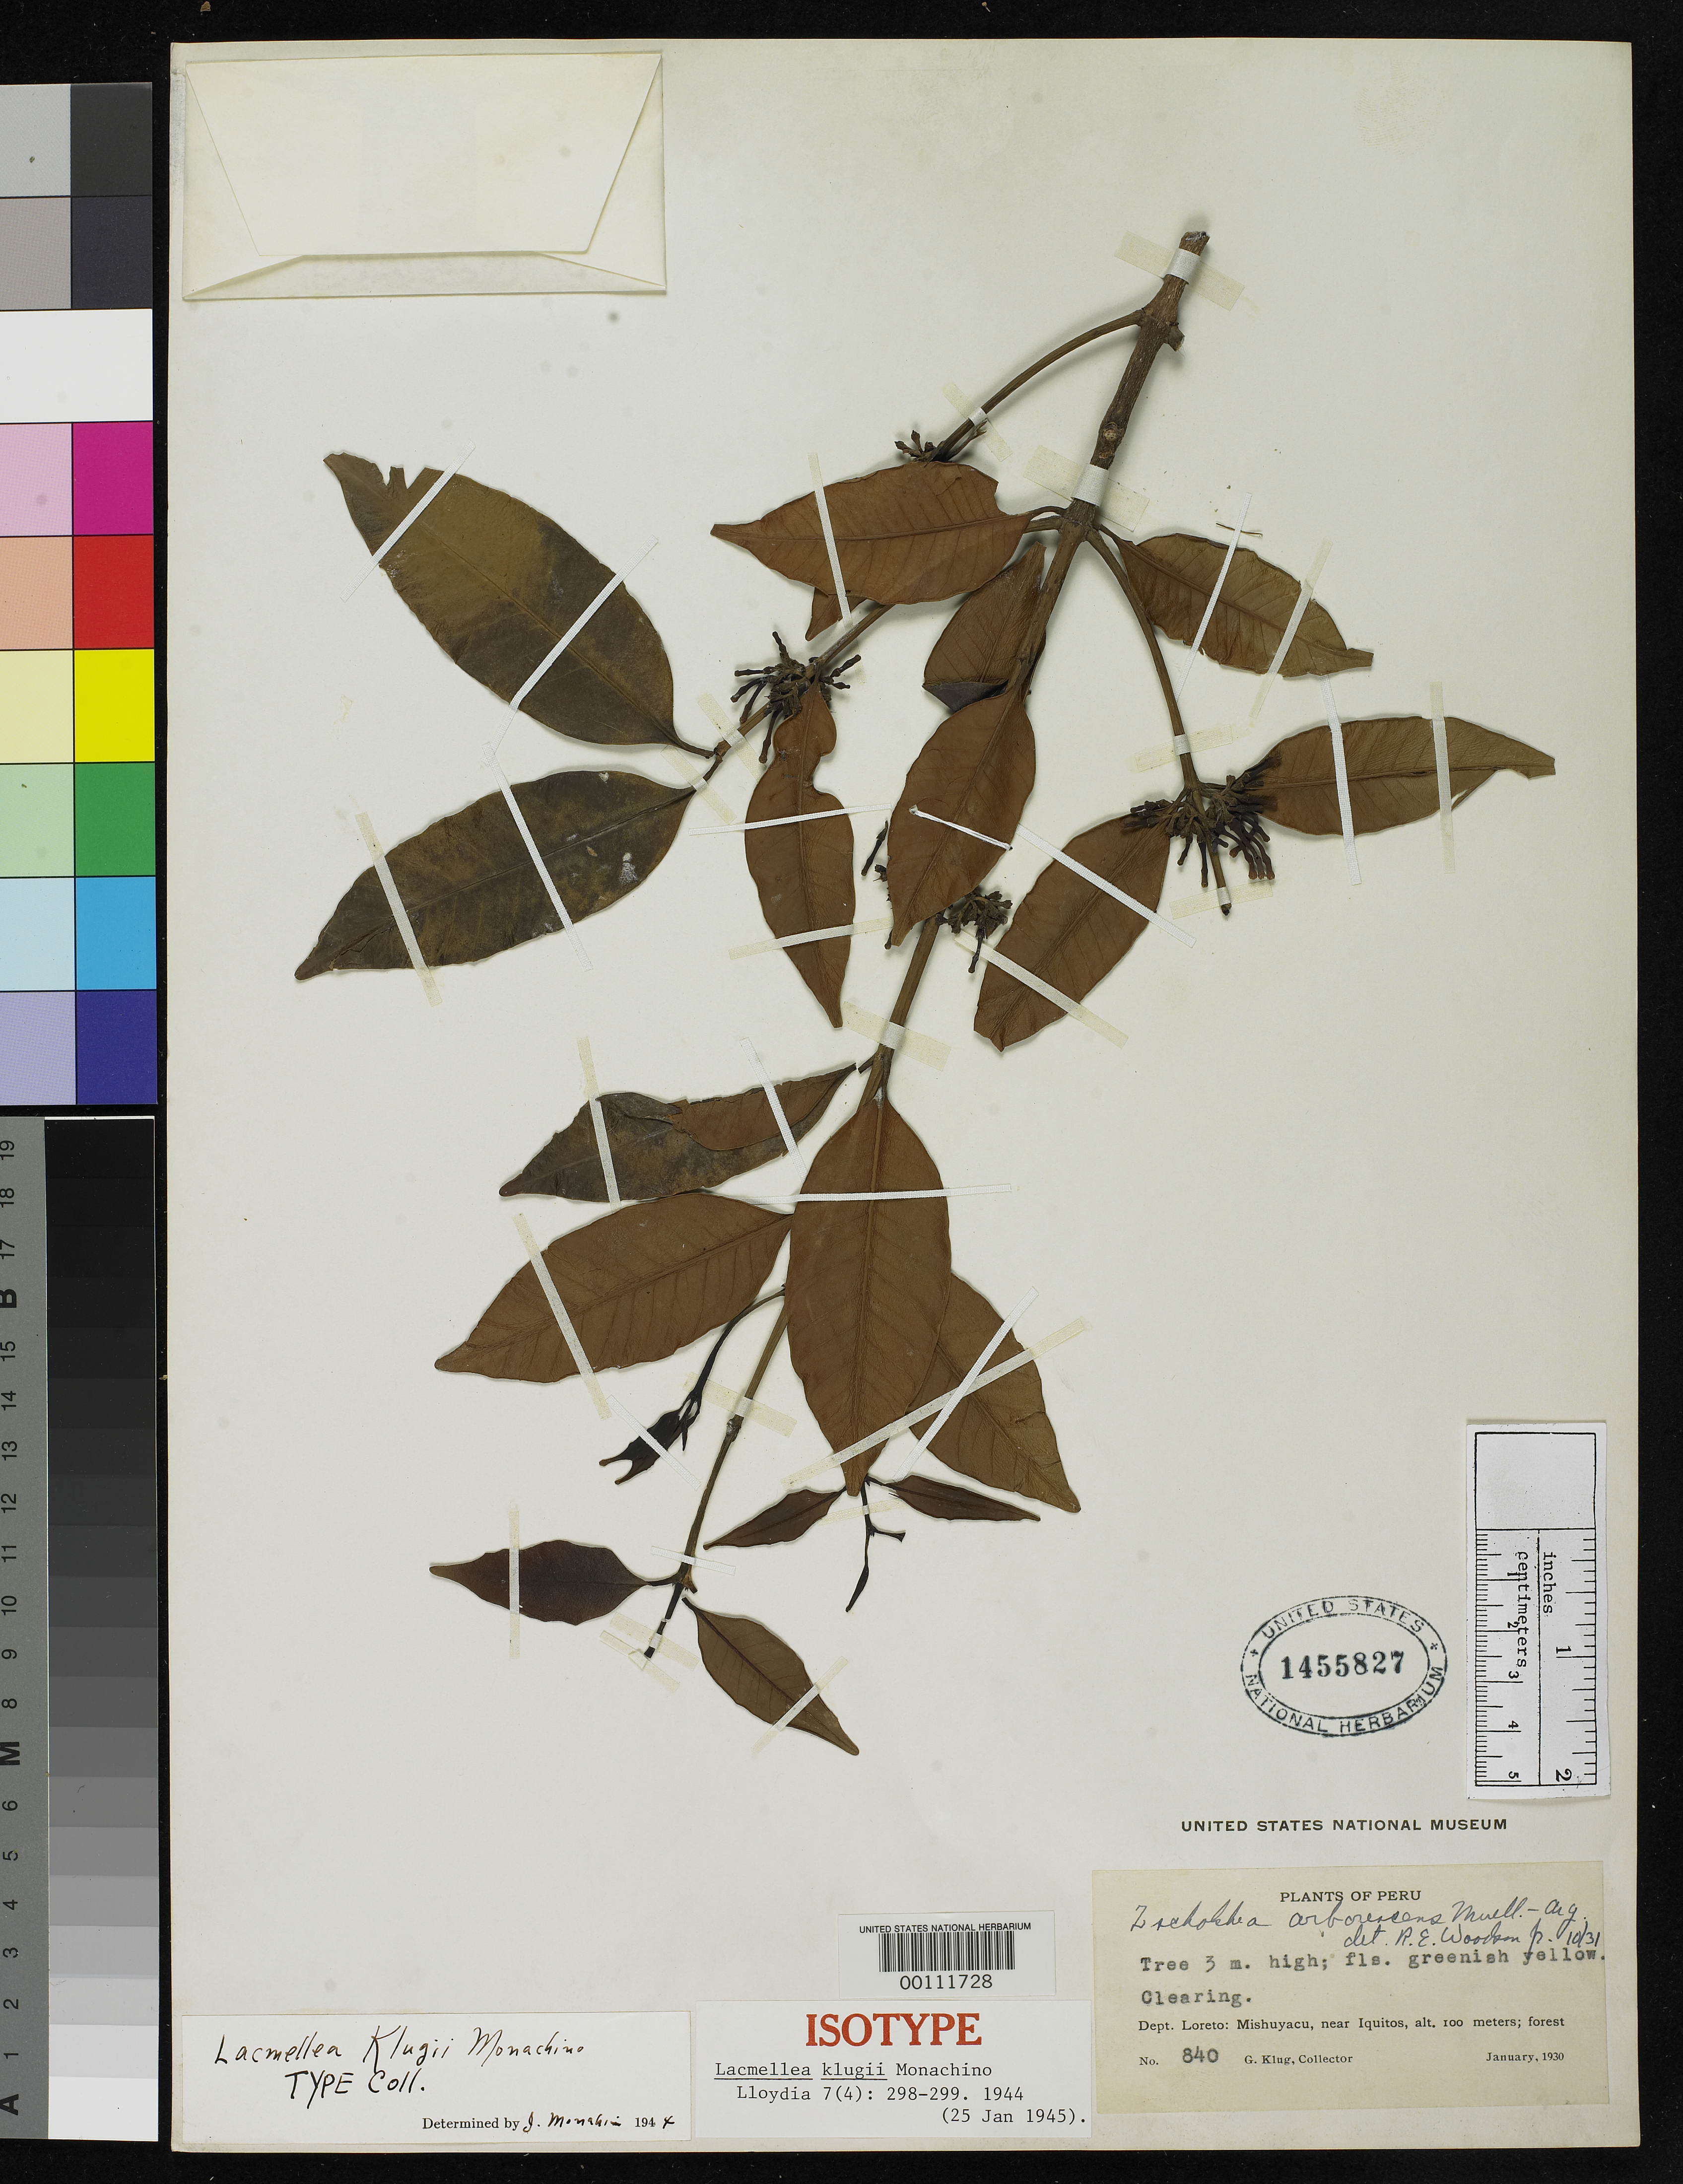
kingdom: Plantae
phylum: Tracheophyta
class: Magnoliopsida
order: Gentianales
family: Apocynaceae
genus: Lacmellea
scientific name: Lacmellea klugii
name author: Monach.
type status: Isotype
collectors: G. Klug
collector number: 840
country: Peru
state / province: Loreto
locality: Loreto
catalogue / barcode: US 1455827